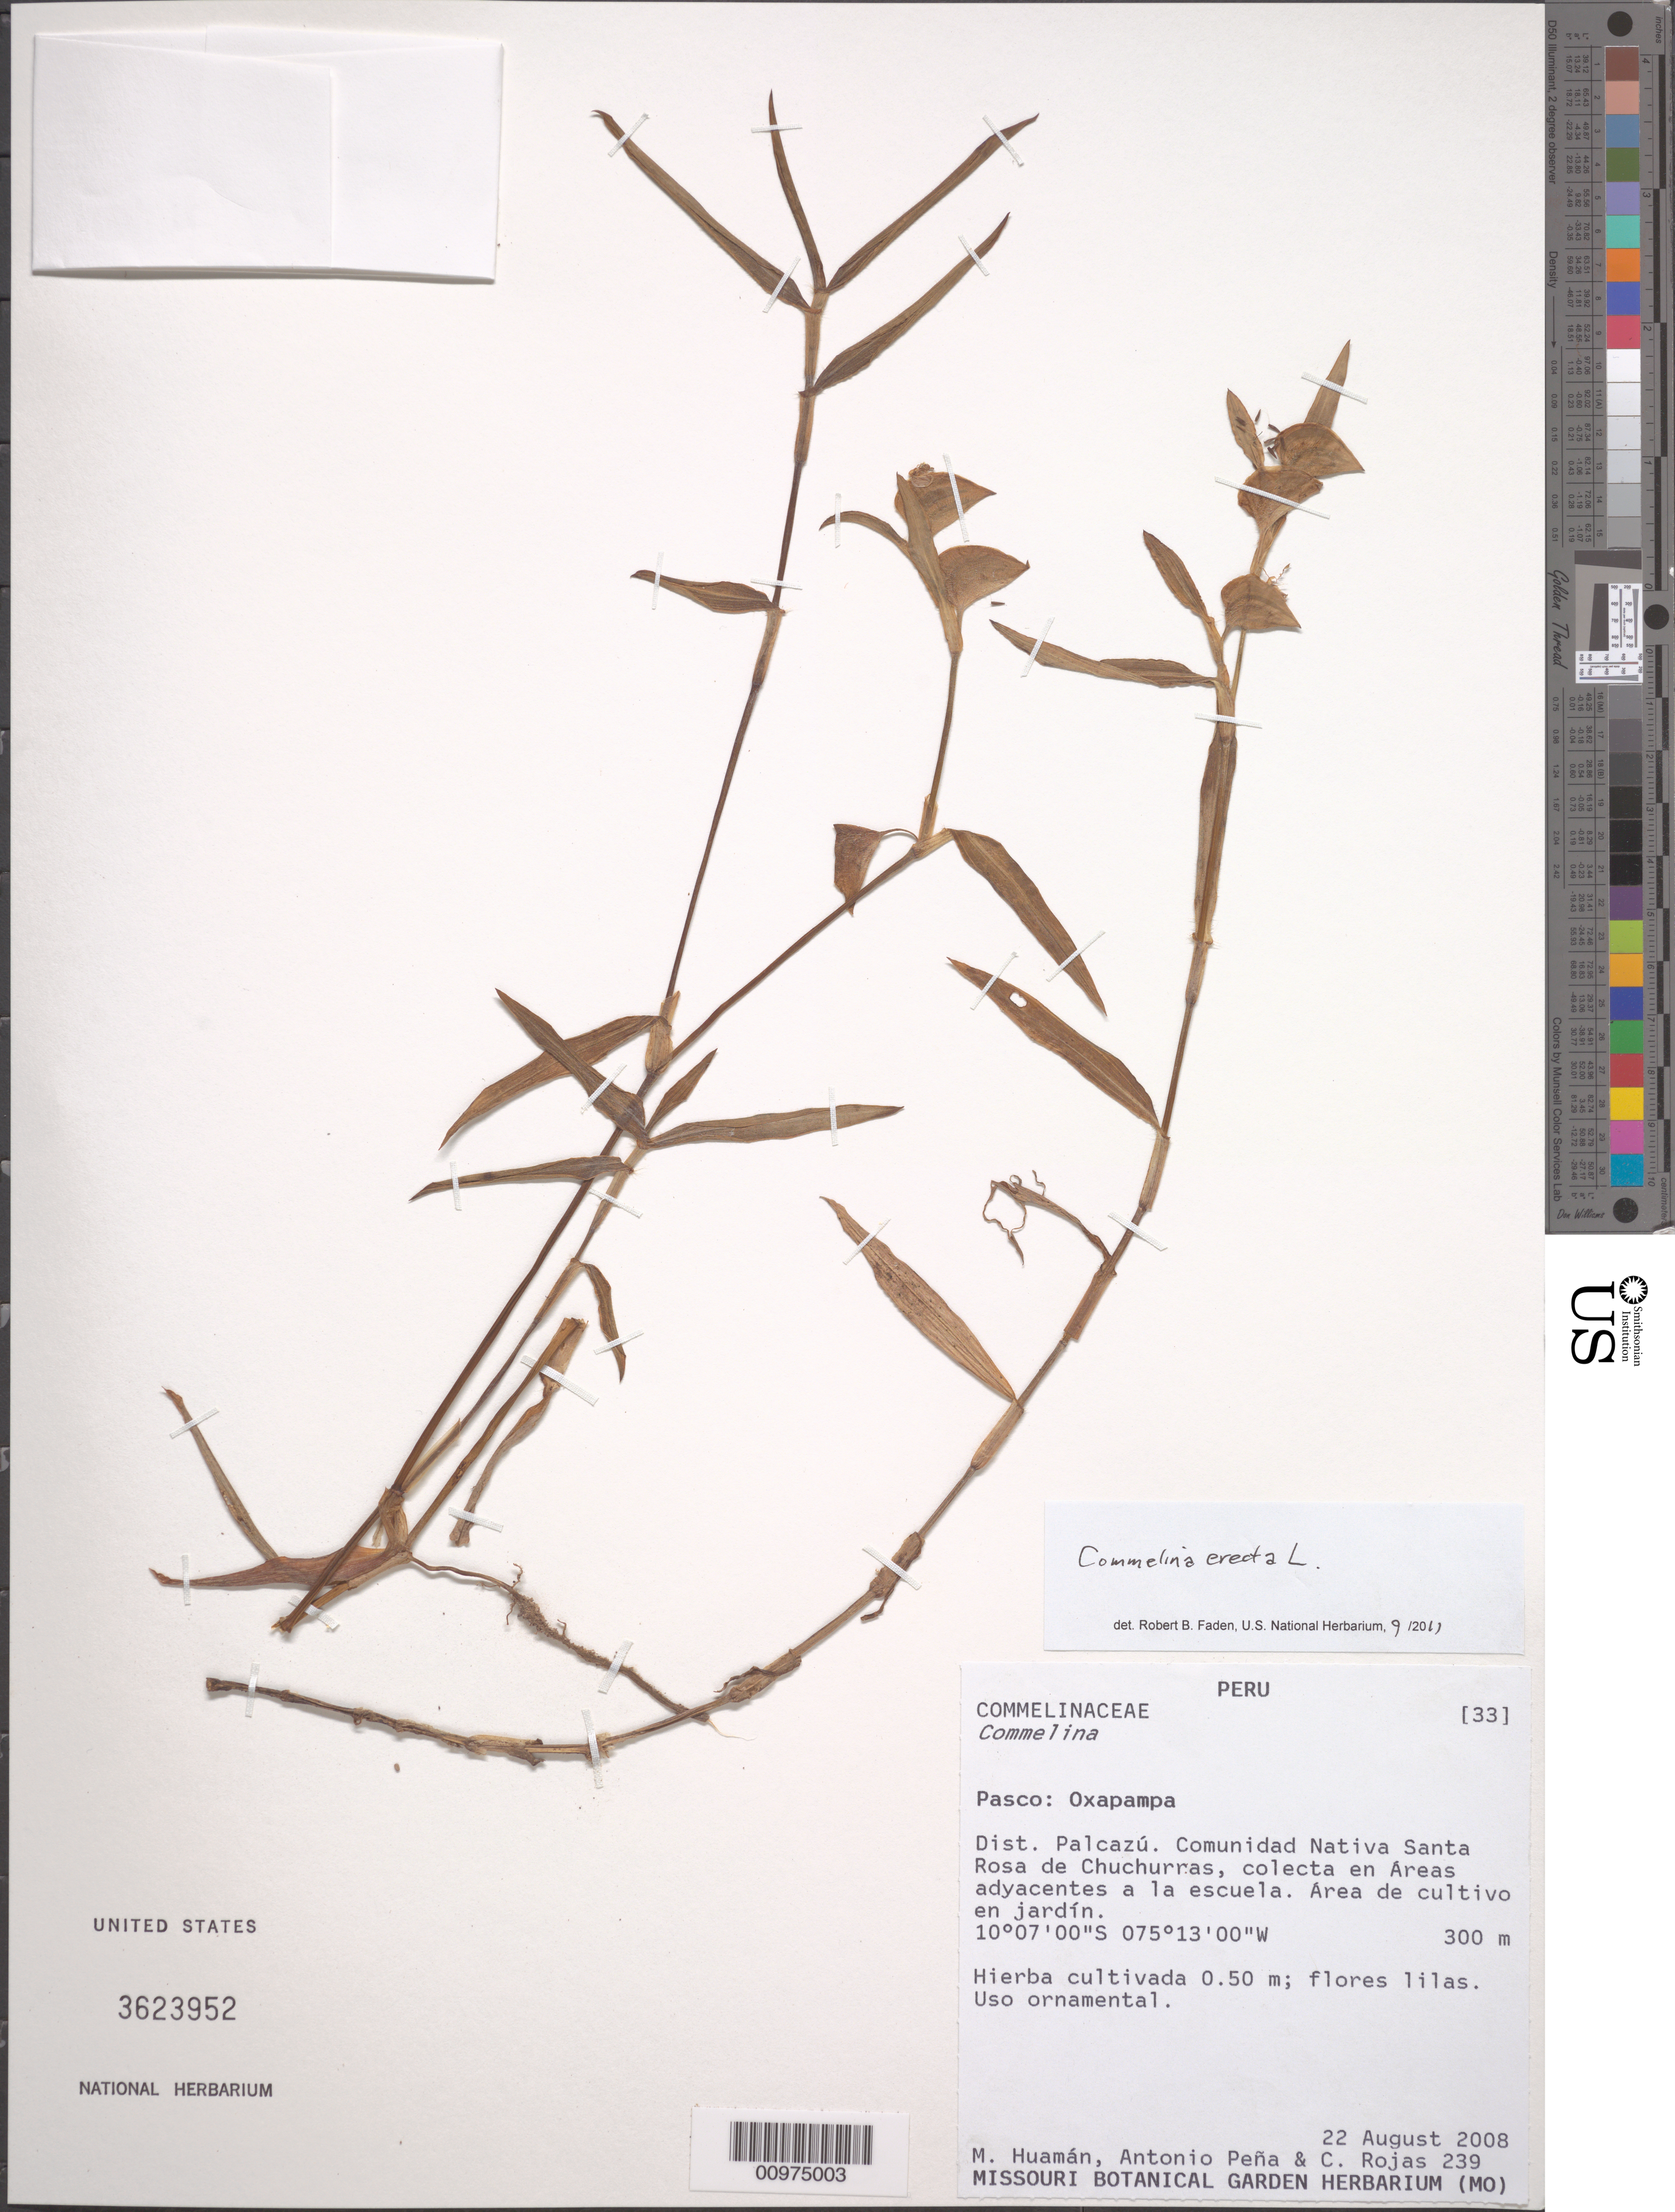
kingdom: Plantae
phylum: Tracheophyta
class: Liliopsida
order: Commelinales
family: Commelinaceae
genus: Commelina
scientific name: Commelina erecta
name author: L.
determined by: Faden, Robert B., (US), Smithsonian Institution - National Museum of Natural History (UNITED STATES)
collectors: M. Huamán et al.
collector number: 239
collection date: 2008-08-22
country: Peru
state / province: Pasco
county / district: Oxapampa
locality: Comunidad Nativa Santa Rosa de Chuchurras, colecta en Areas adyacentes a la escuela.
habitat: Area de cultivo en jardín.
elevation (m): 300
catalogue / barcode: US 3623952